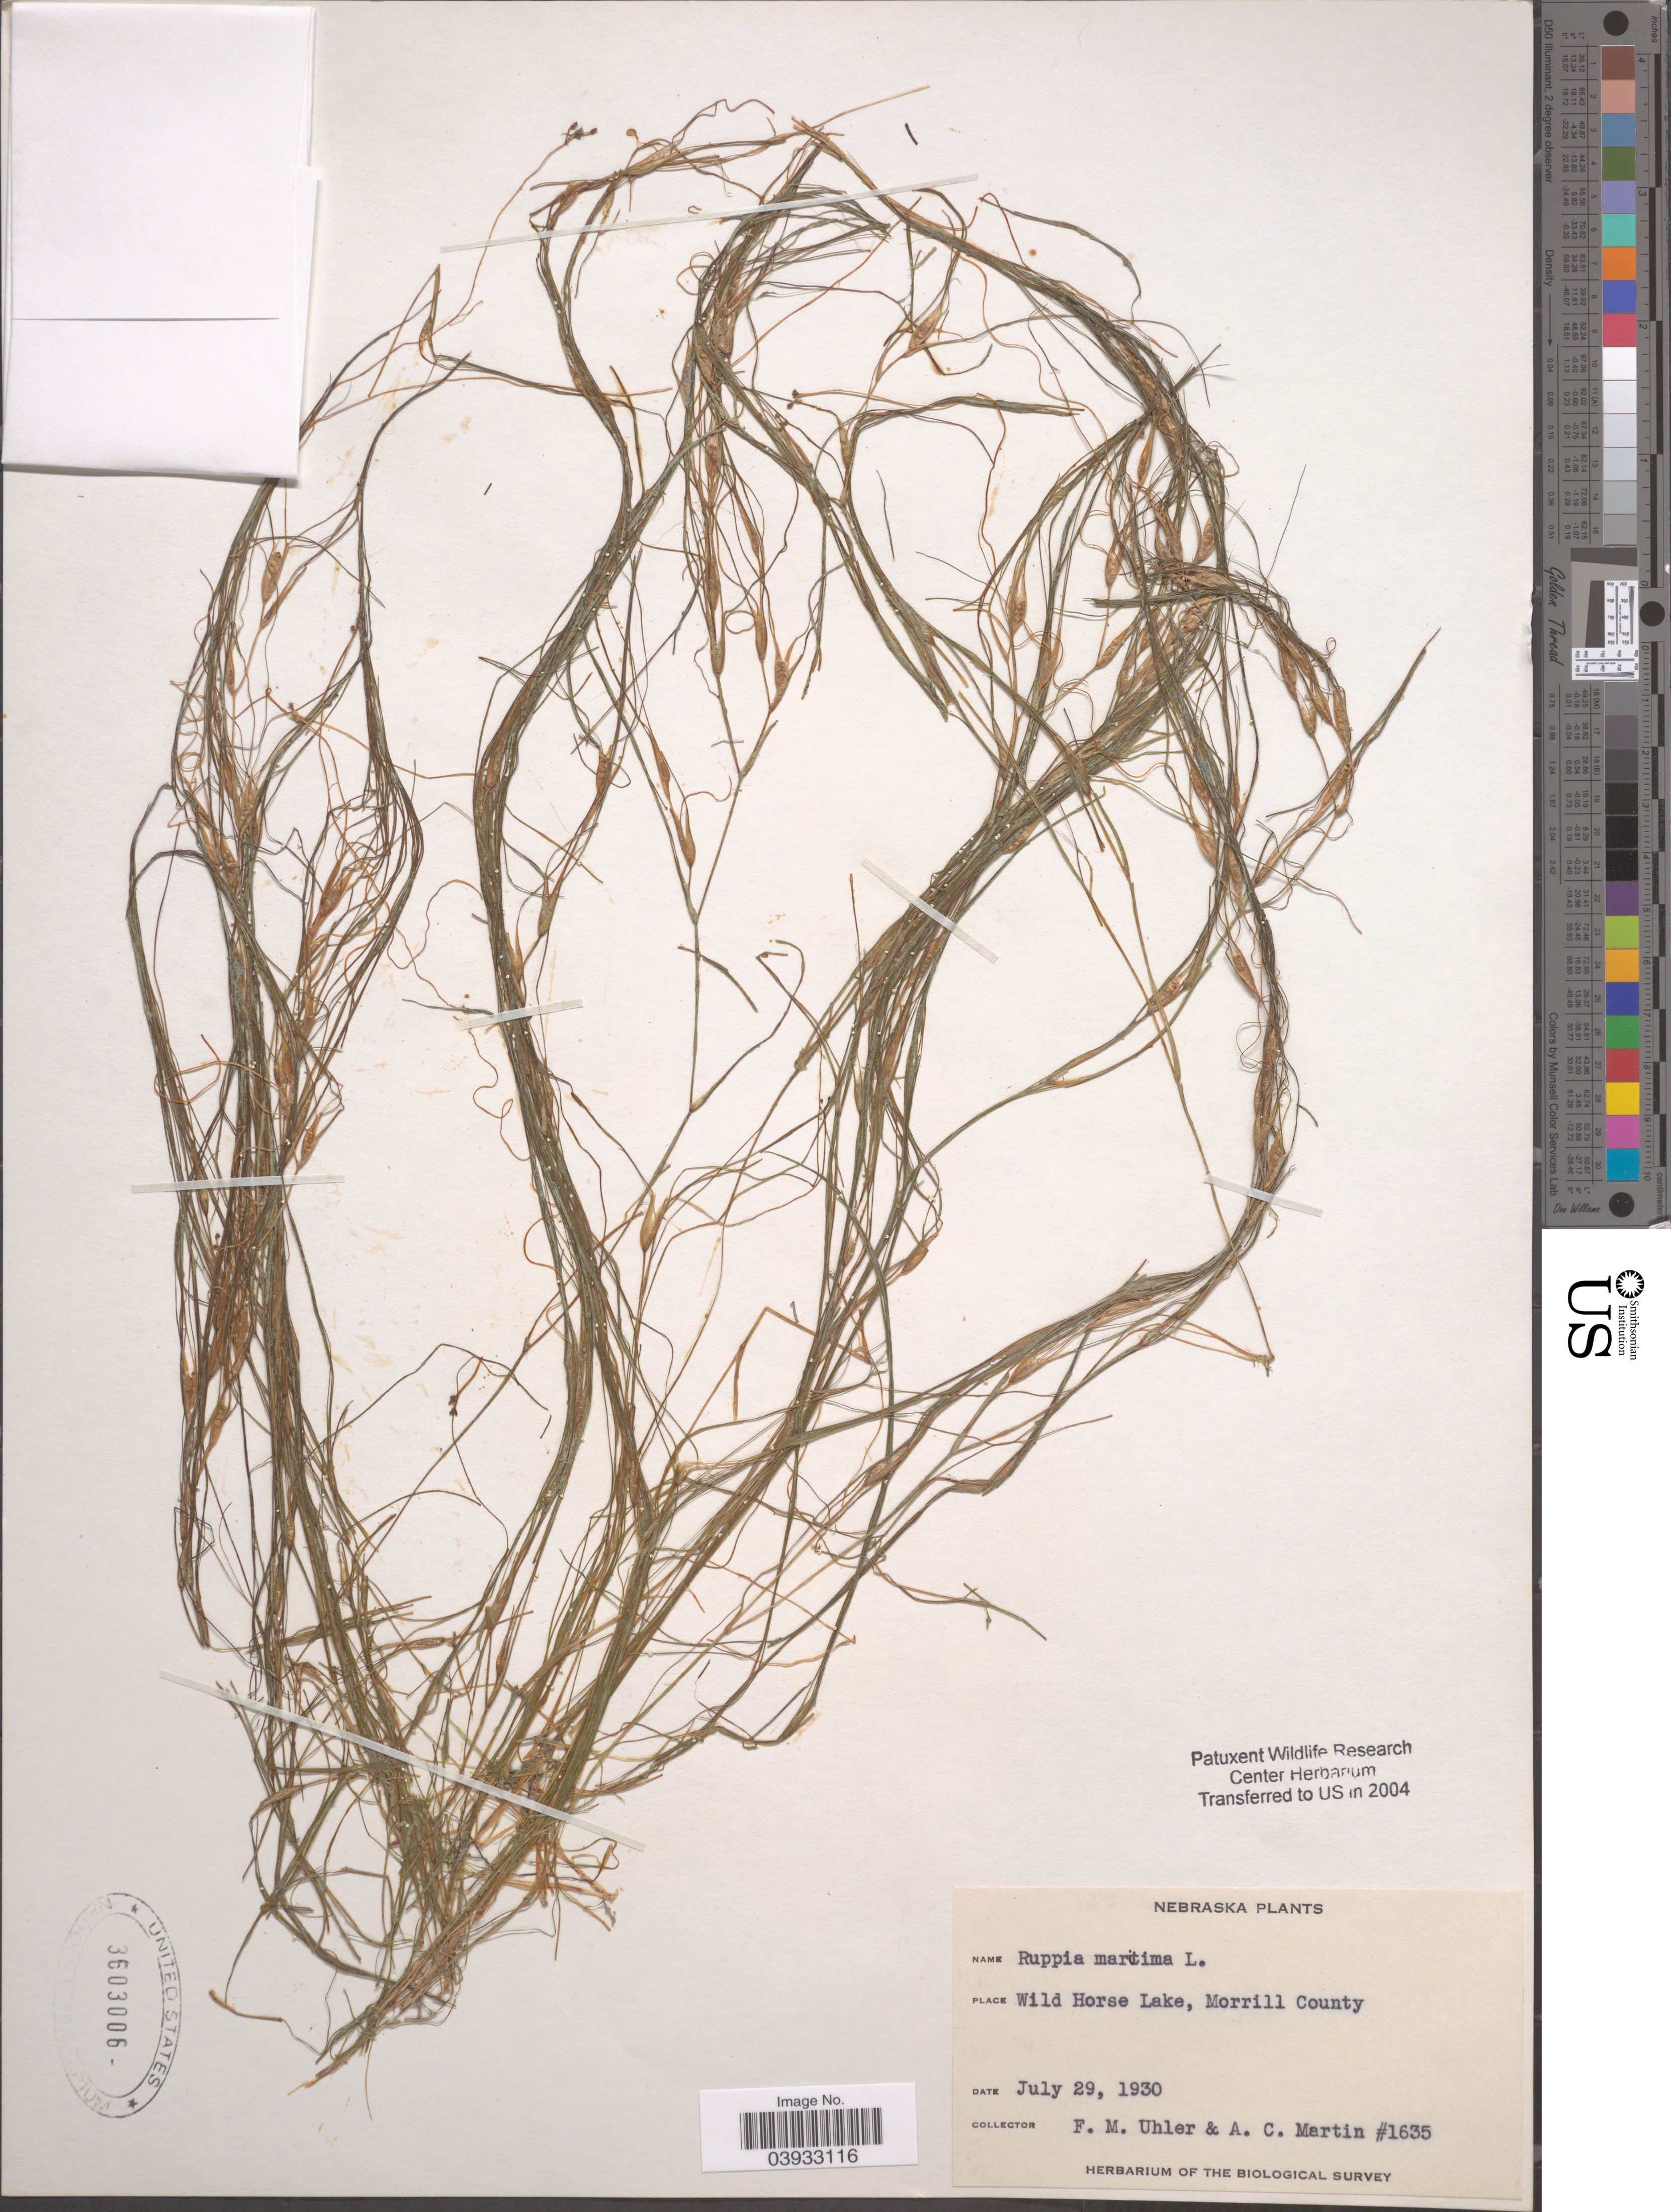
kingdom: Plantae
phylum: Tracheophyta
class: Liliopsida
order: Alismatales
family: Ruppiaceae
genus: Ruppia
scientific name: Ruppia maritima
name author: L.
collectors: F. M. Uhler & A. C. Martin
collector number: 1635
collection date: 1930-07-29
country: United States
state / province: Nebraska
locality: Wild Horse Lake, Morrill County.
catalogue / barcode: US 3603006